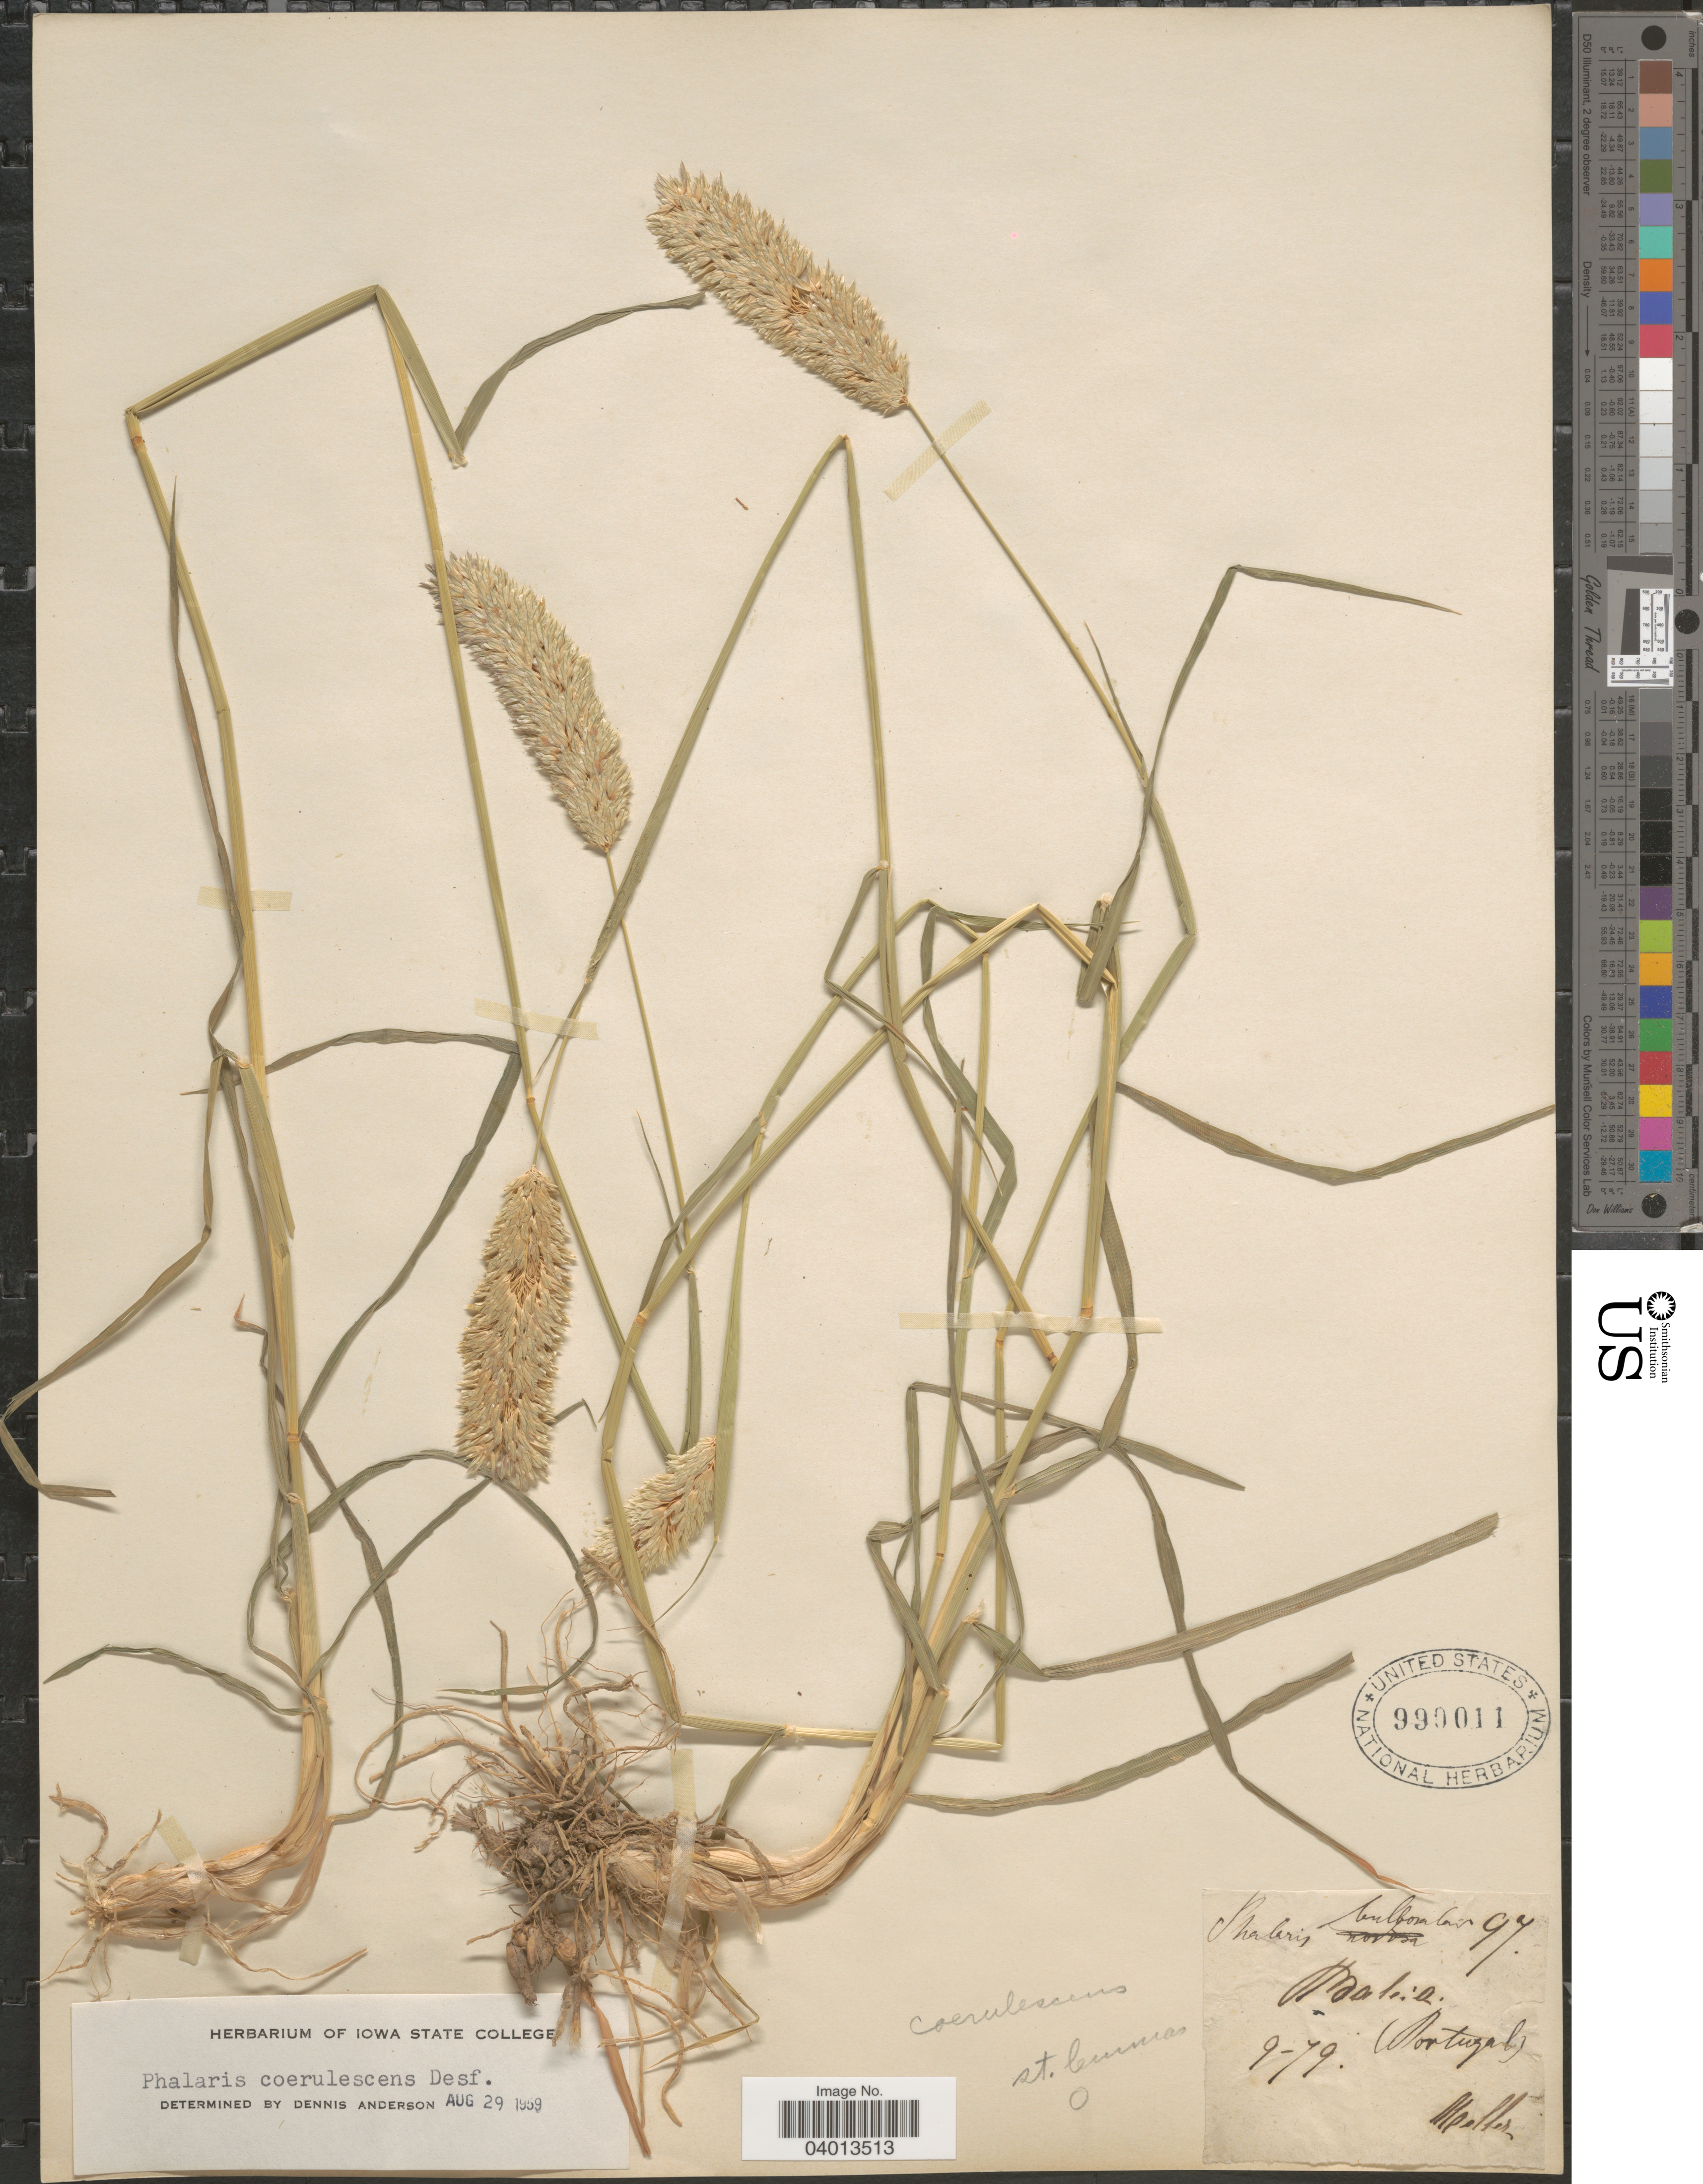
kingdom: Plantae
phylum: Tracheophyta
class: Liliopsida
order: Poales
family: Poaceae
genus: Phalaris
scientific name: Phalaris coerulescens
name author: Desf.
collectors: A. Moller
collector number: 97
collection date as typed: Transcribed d/m/y: /9/79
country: Portugal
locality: Maleia [interpreted].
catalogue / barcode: US 990011